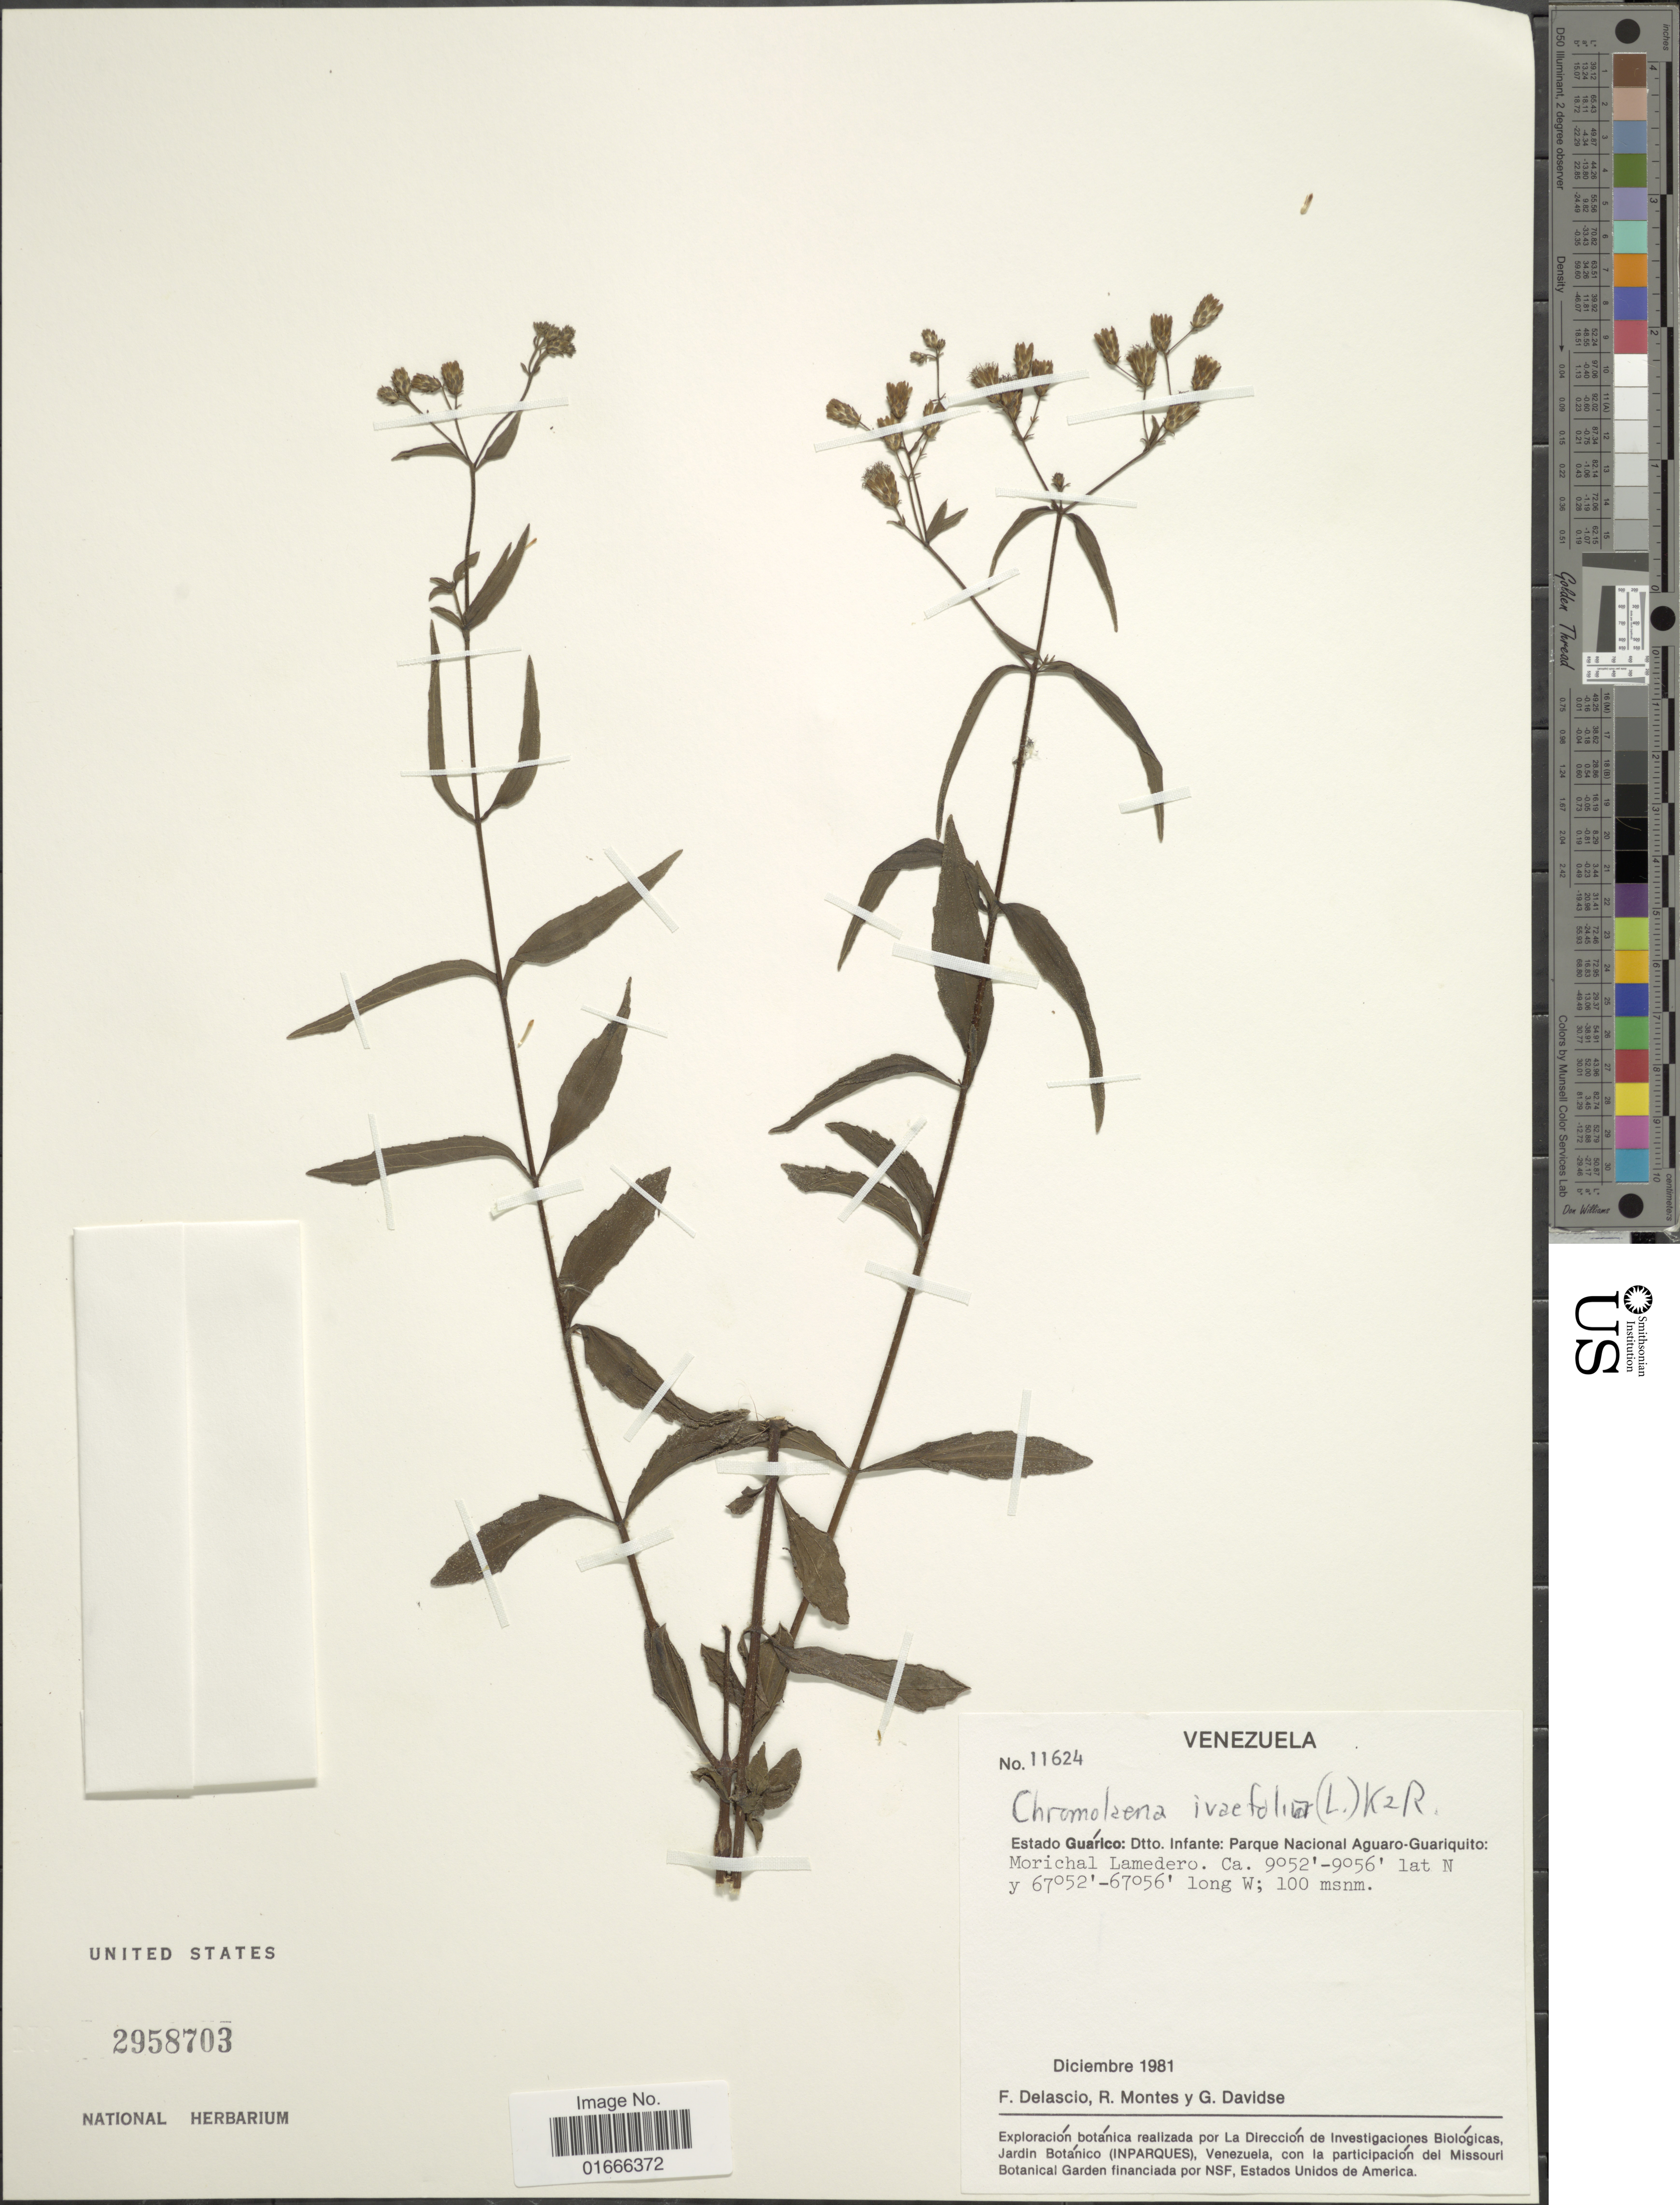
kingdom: Plantae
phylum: Tracheophyta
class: Magnoliopsida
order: Asterales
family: Asteraceae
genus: Chromolaena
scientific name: Chromolaena ivaefolia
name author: (L.) R.M. King & H. Rob.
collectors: F. Delascio C., R. Montes & G. Davidse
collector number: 11624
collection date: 1981-12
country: Venezuela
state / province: Guarico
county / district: Leonardo Infante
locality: Dtto. Infante, Parque Nacional Aguaro-Guariquito, Morichal Lamedero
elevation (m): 100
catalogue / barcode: US 2958703